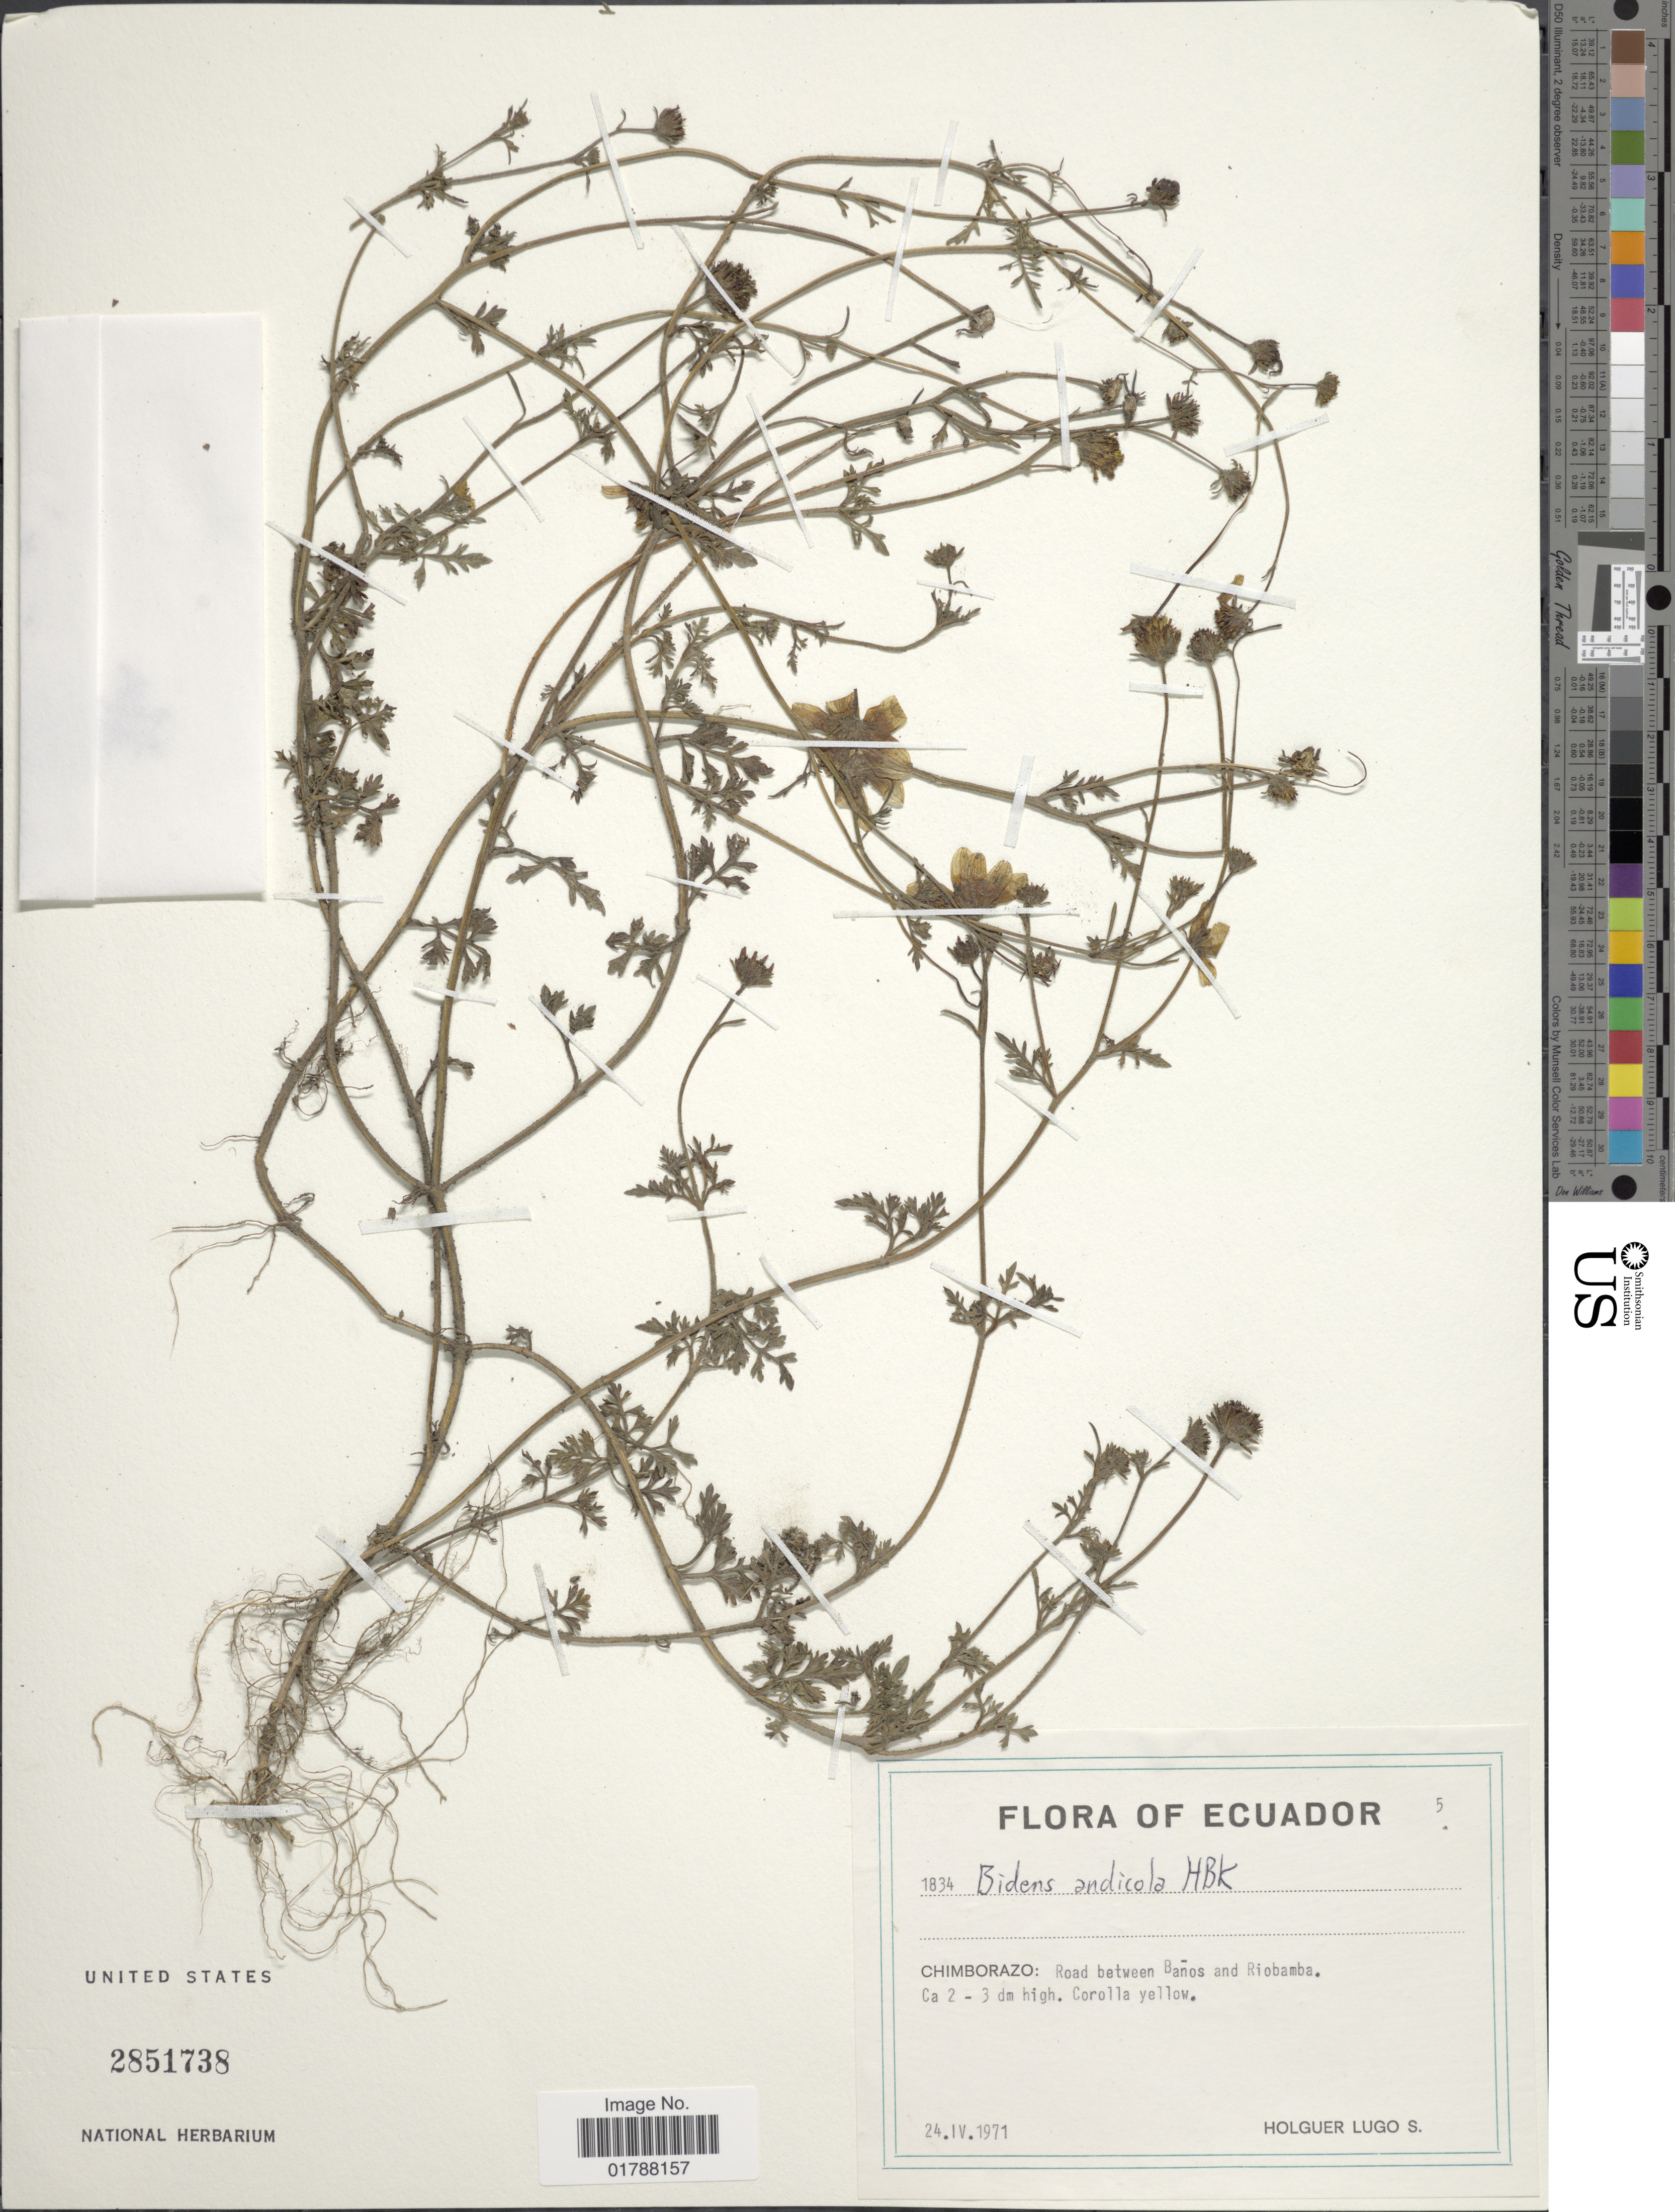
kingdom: Plantae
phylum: Tracheophyta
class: Magnoliopsida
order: Asterales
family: Asteraceae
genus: Bidens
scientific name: Bidens andicola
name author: Kunth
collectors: H. Lugo S.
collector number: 1834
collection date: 1971-04-24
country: Ecuador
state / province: Chimborazo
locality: Chimborazo: Road between Banos and Riobamba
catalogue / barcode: US 2851738